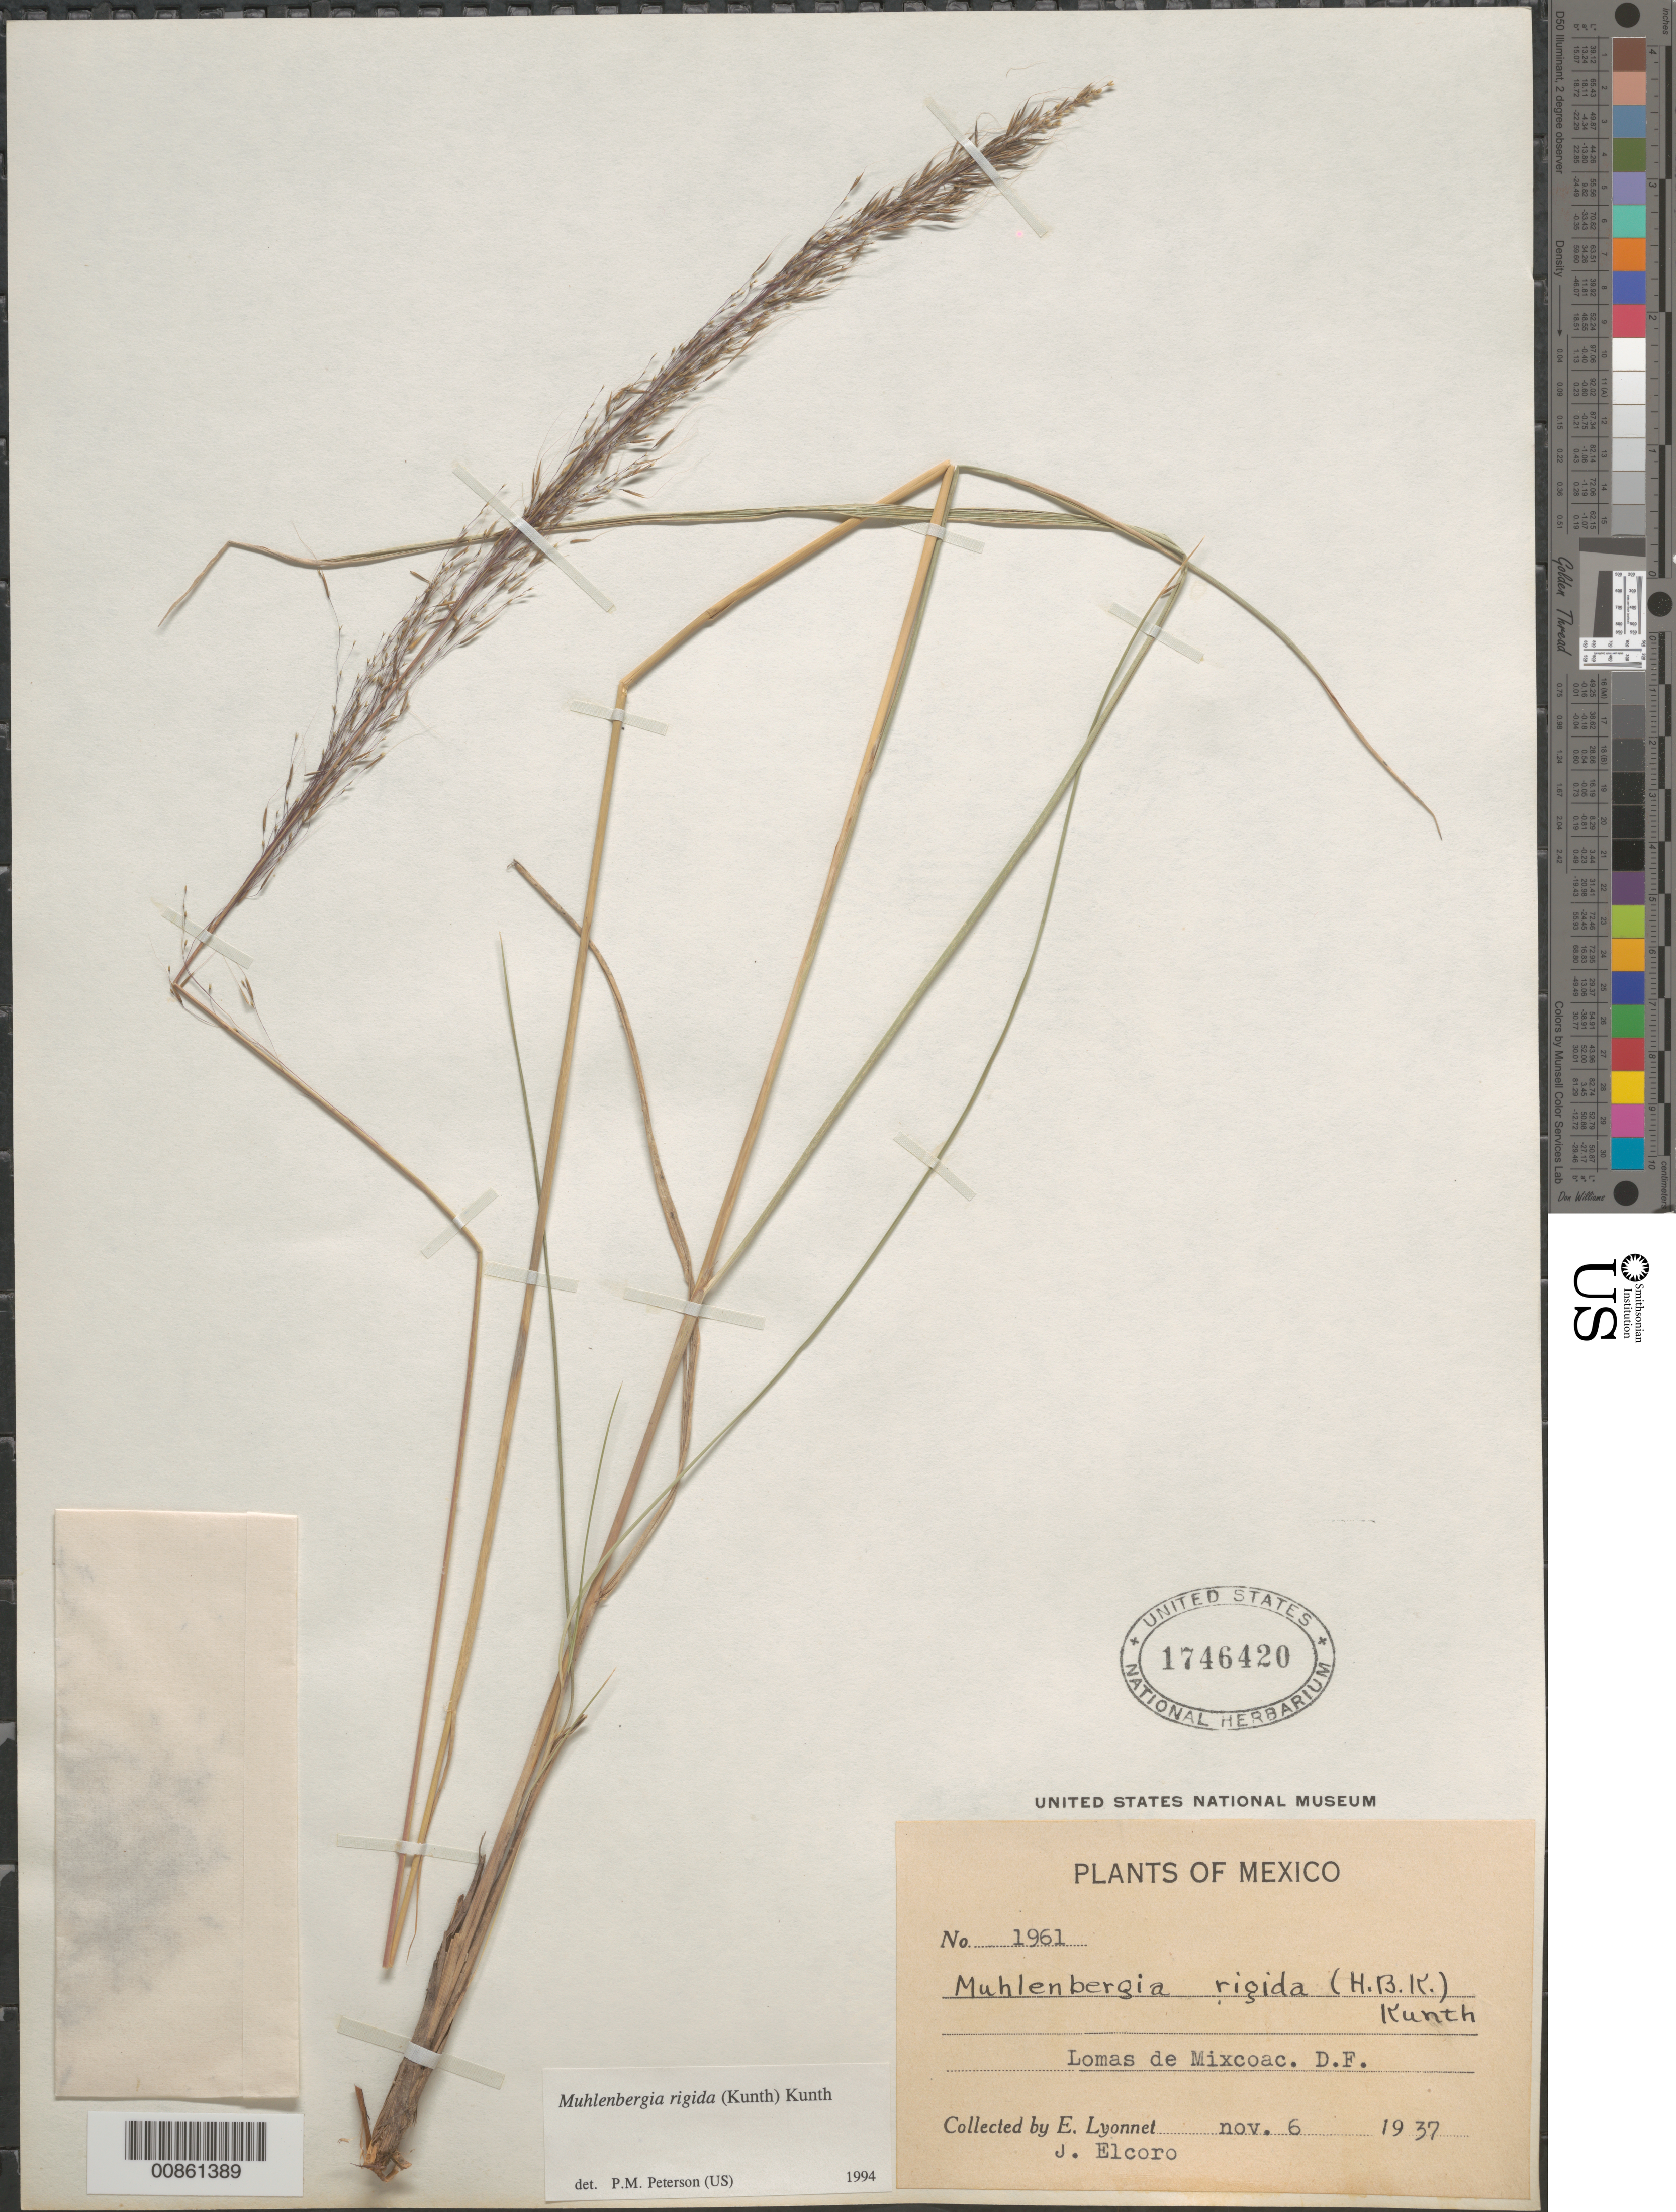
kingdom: Plantae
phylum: Tracheophyta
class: Liliopsida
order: Poales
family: Poaceae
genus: Muhlenbergia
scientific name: Muhlenbergia rigida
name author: (Kunth) Kunth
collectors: Bro. E. Lyonnet & J. Elcoro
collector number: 1961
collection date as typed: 06 Nov 1937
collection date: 1937-11-06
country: Mexico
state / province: Distrito Federal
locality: Lomas de Mixcoac, D.F.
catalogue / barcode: US 1746420